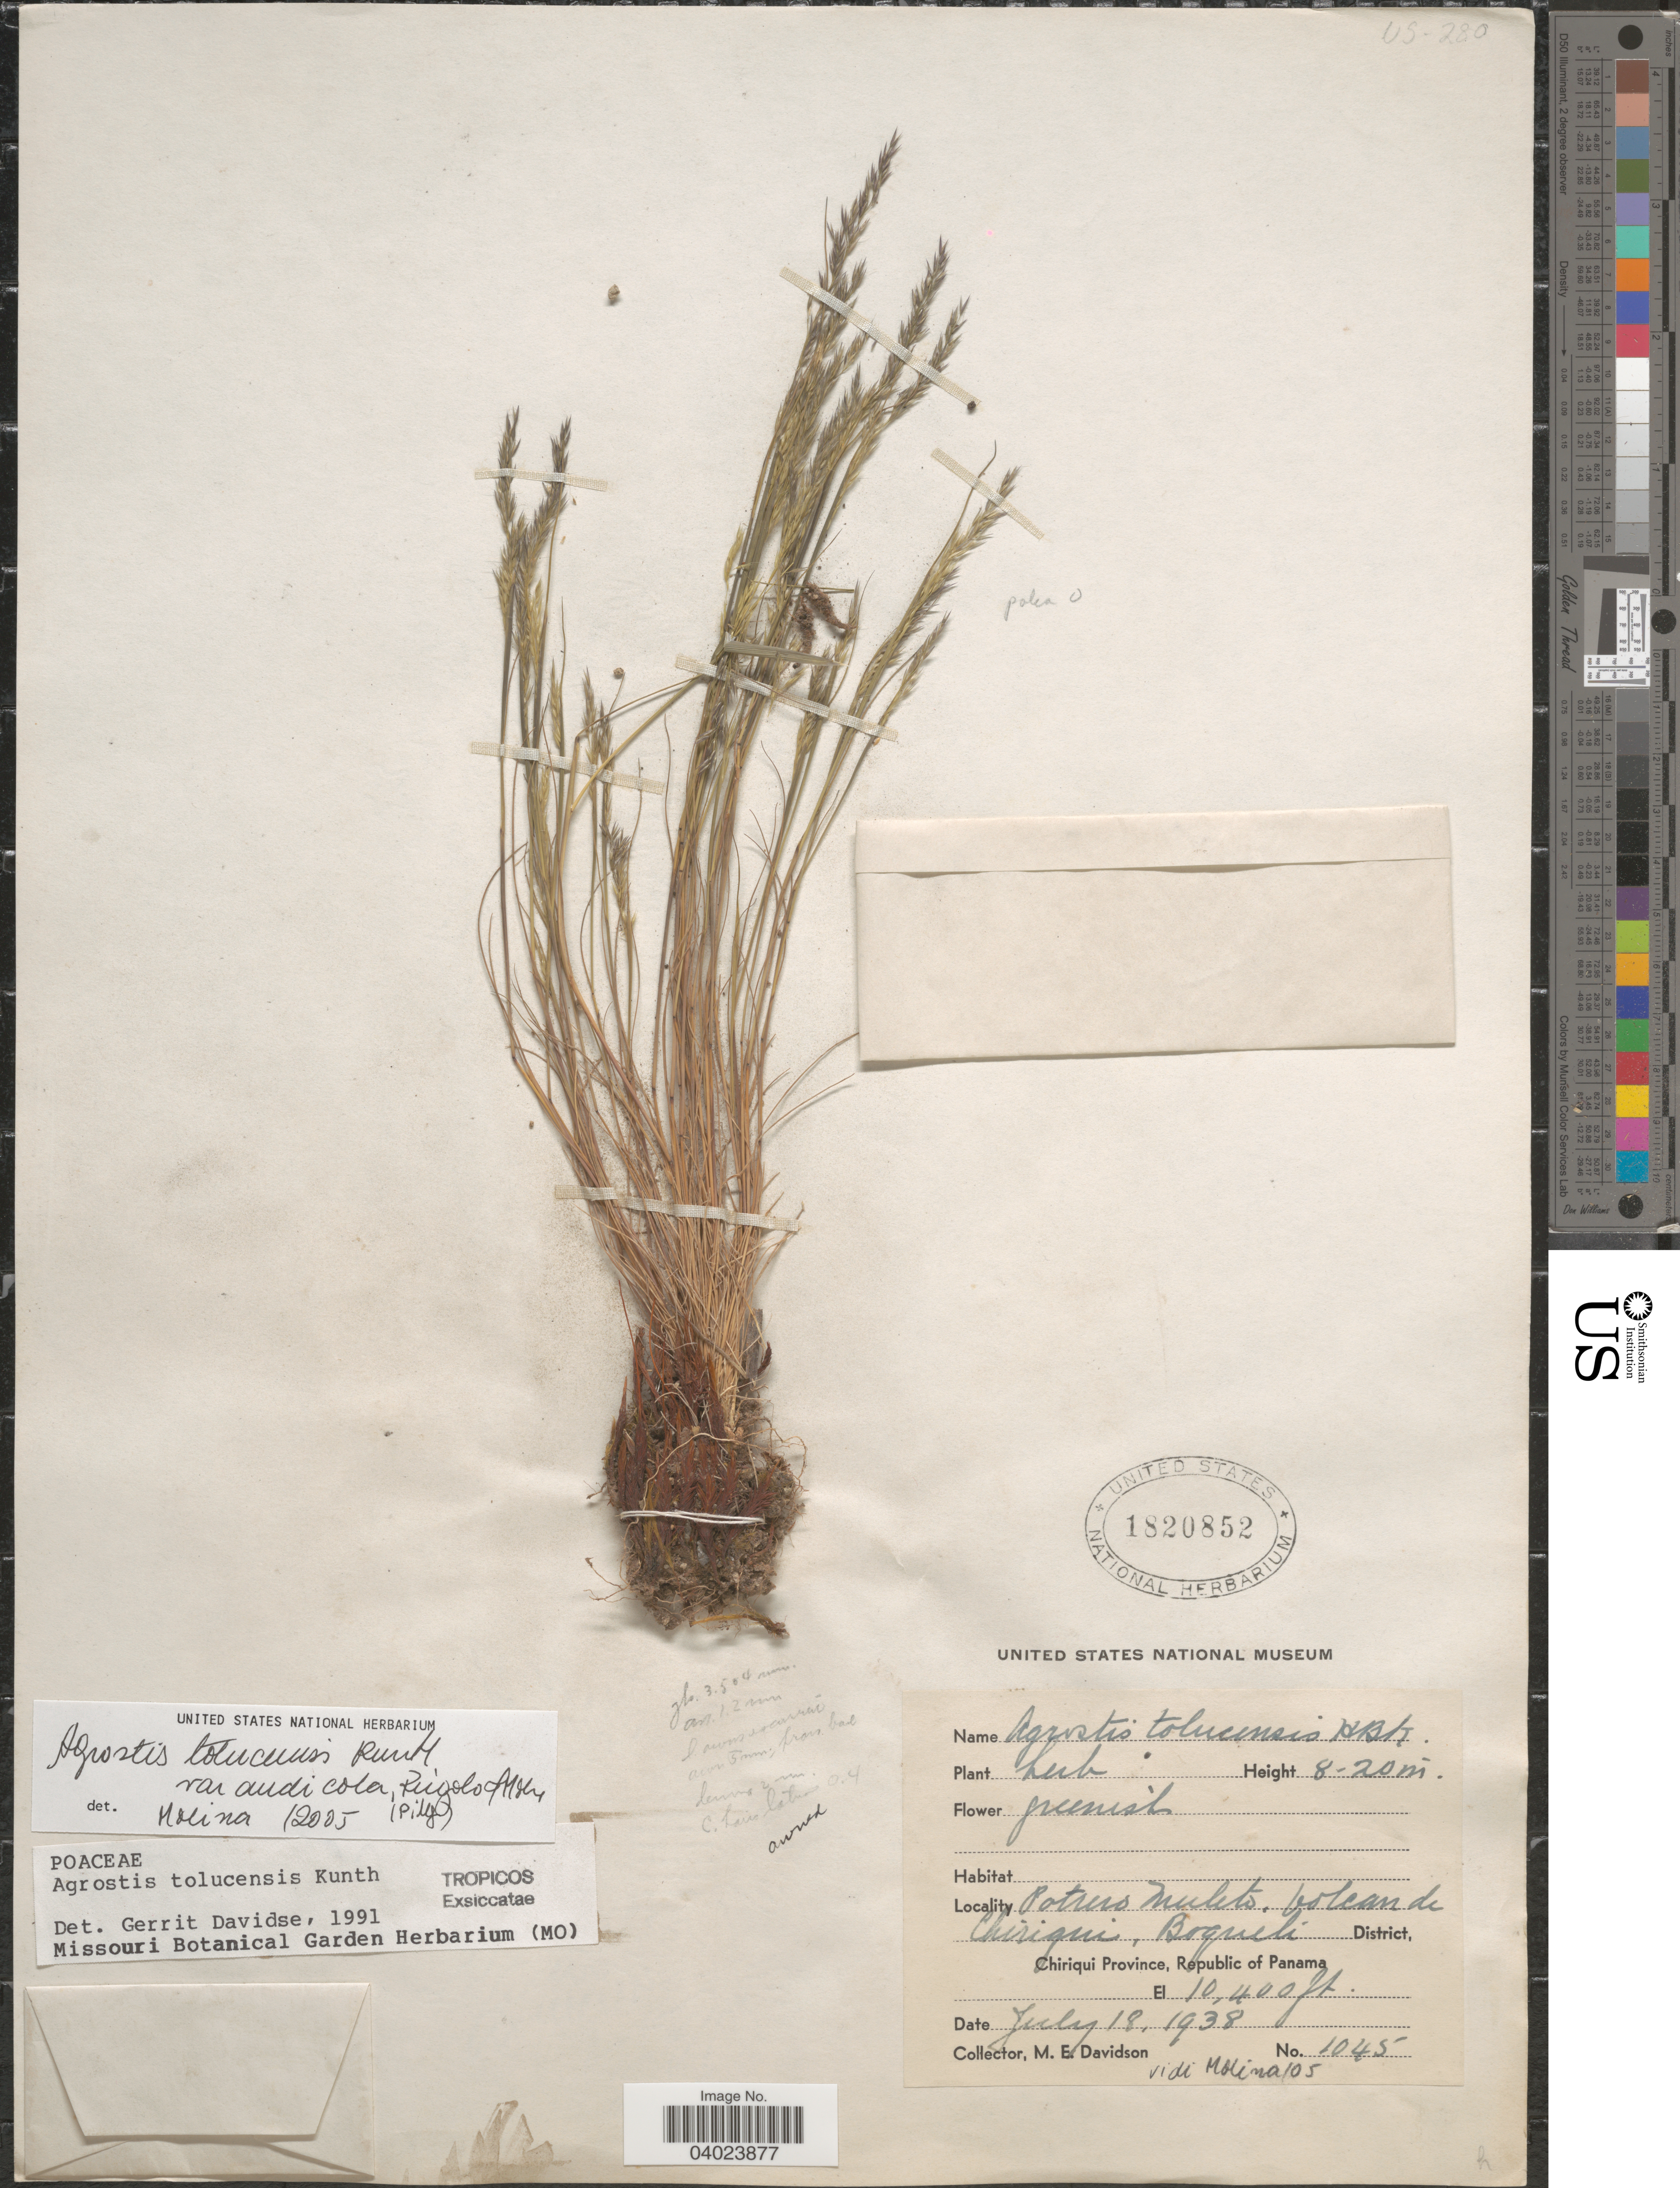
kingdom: Plantae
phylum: Tracheophyta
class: Liliopsida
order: Poales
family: Poaceae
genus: Agrostis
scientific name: Agrostis tolucensis var. andicola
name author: (Pilg.) Rúgolo & A.M. Molina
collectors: M. E. Davidson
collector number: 1045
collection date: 1938-07-18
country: Panama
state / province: Chiriqui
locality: Potrero Muleto, volcan de Chiriqui, Boqueti District.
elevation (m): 3170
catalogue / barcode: US 1820852